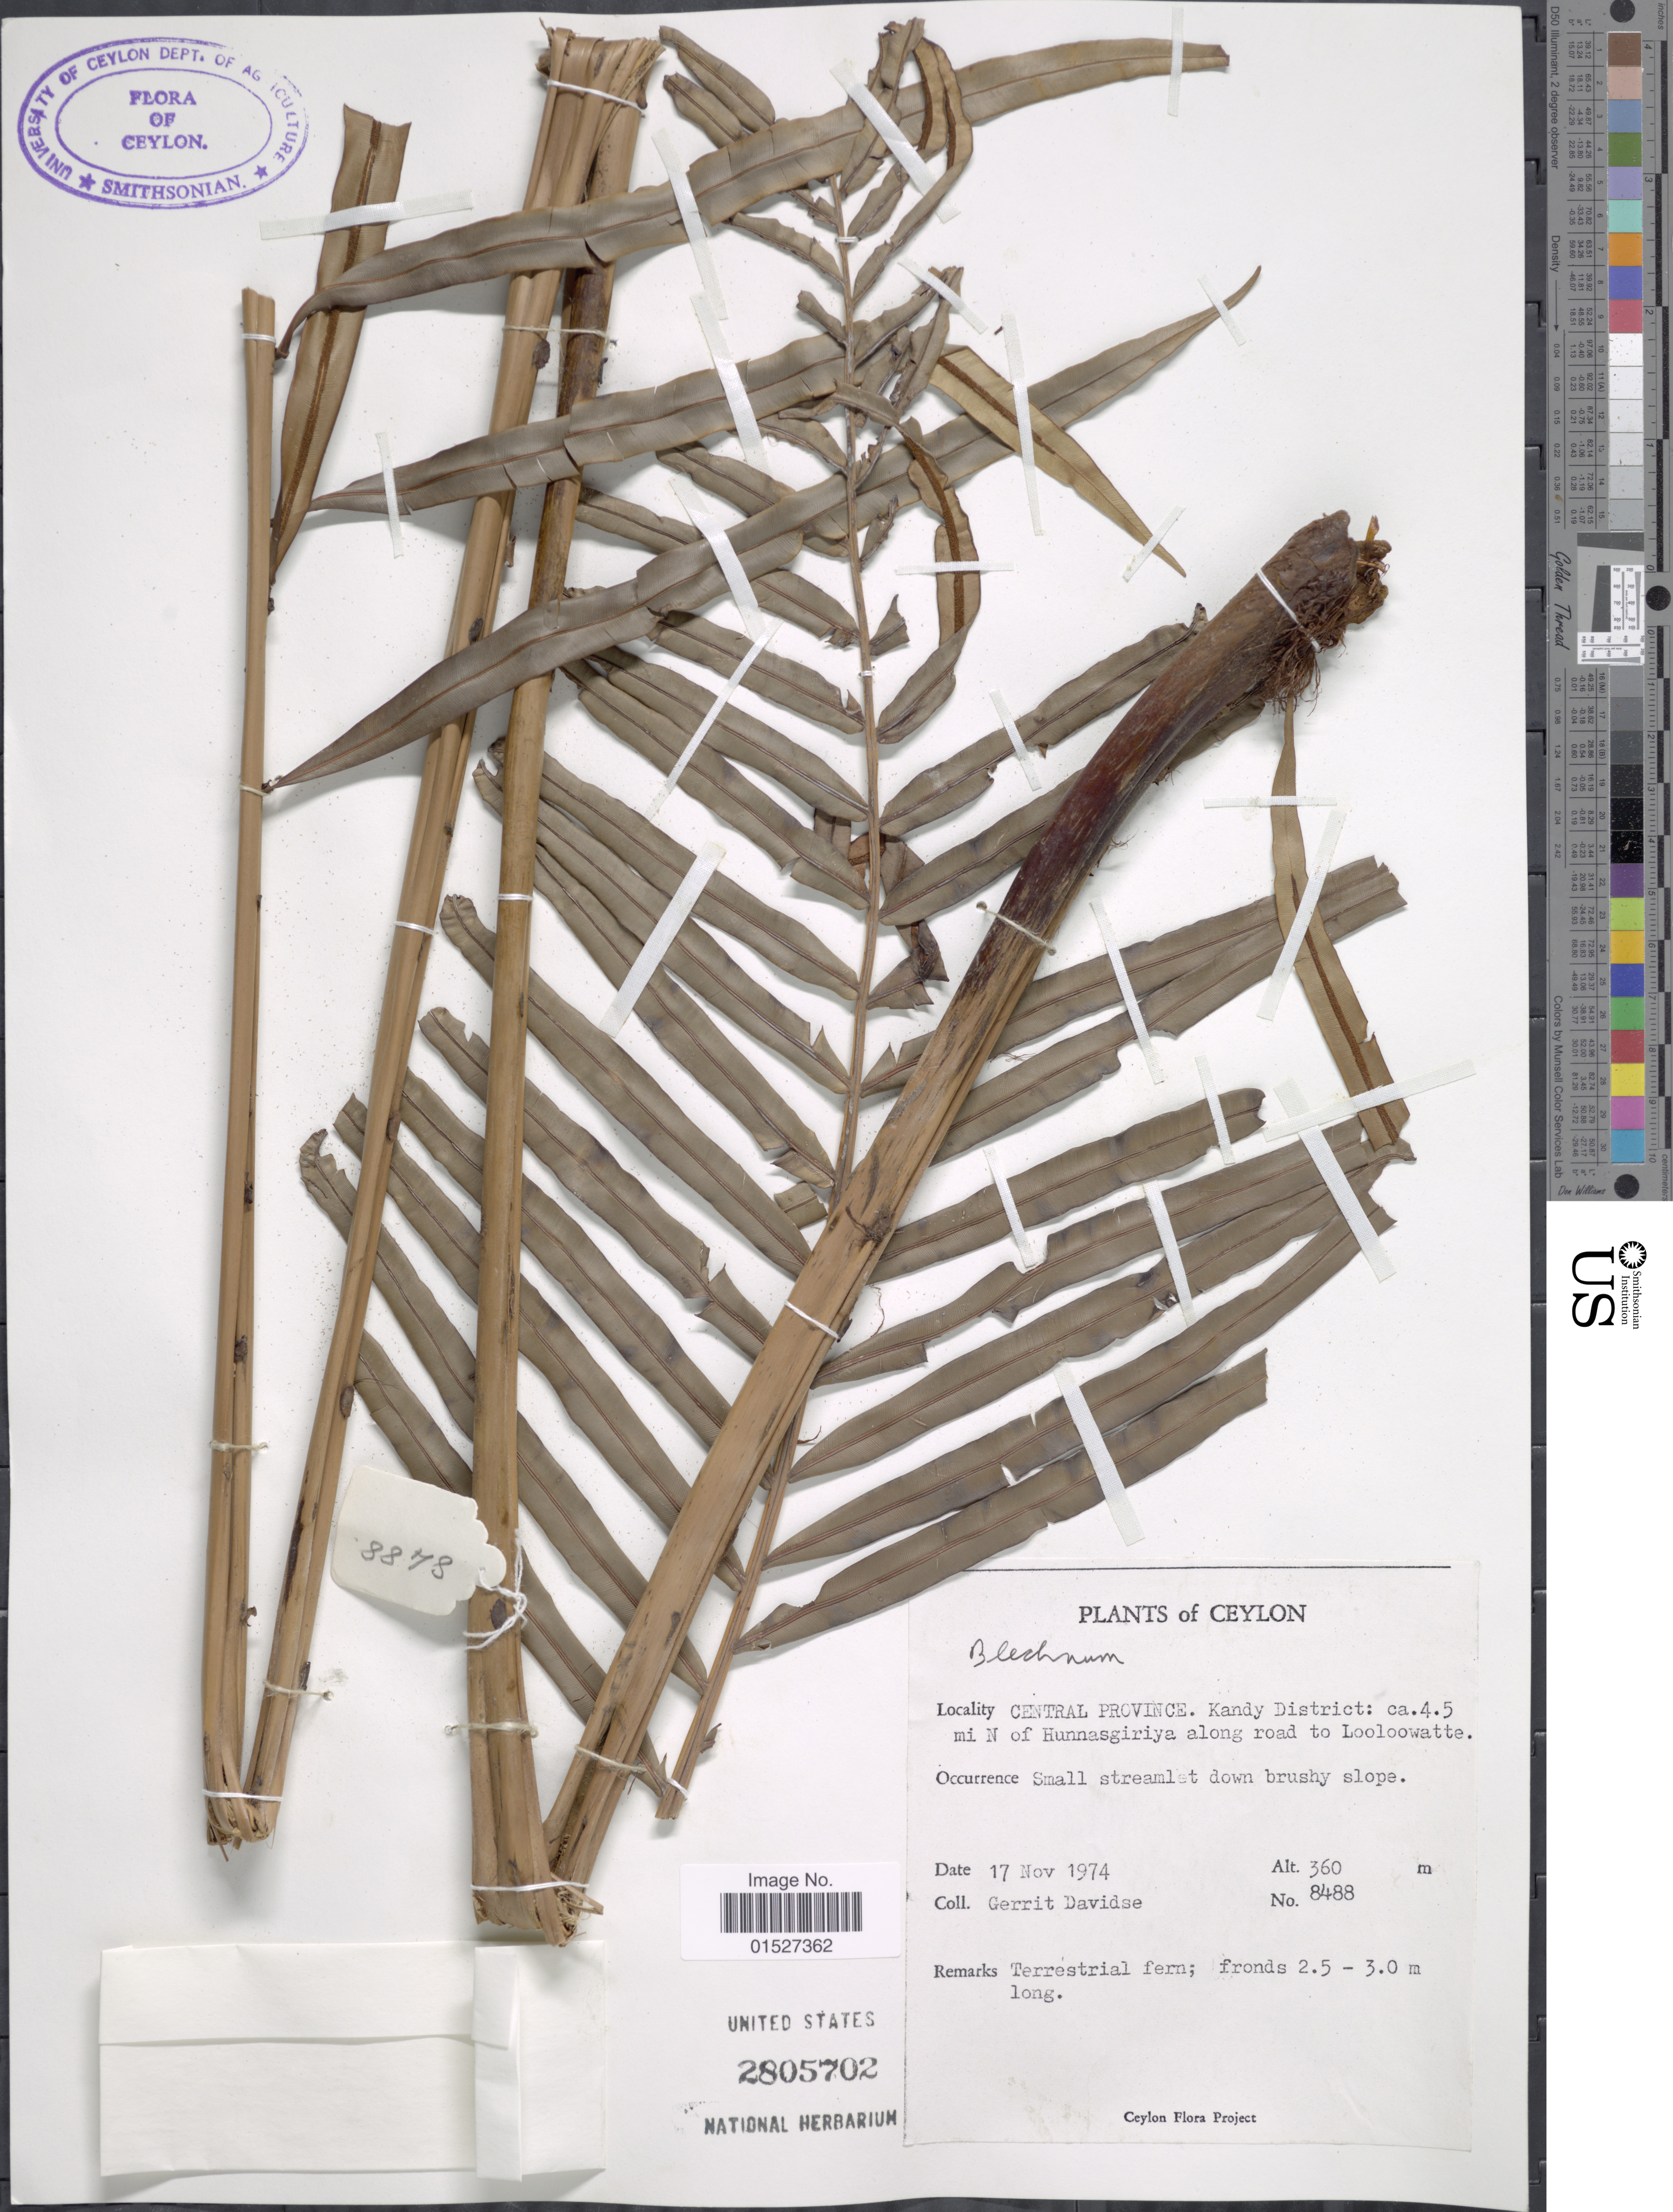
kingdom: Plantae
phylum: Tracheophyta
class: Polypodiopsida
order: Polypodiales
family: Blechnaceae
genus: Blechnum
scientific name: Blechnum orientale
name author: L.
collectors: G. Davidse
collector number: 8488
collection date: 1974-11-17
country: Sri Lanka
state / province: Central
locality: Ceylon. Central Province. Kandy District: ca.4.5 mi N of Hunnasgiriya along road to Looloowatte.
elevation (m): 360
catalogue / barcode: US 2805702